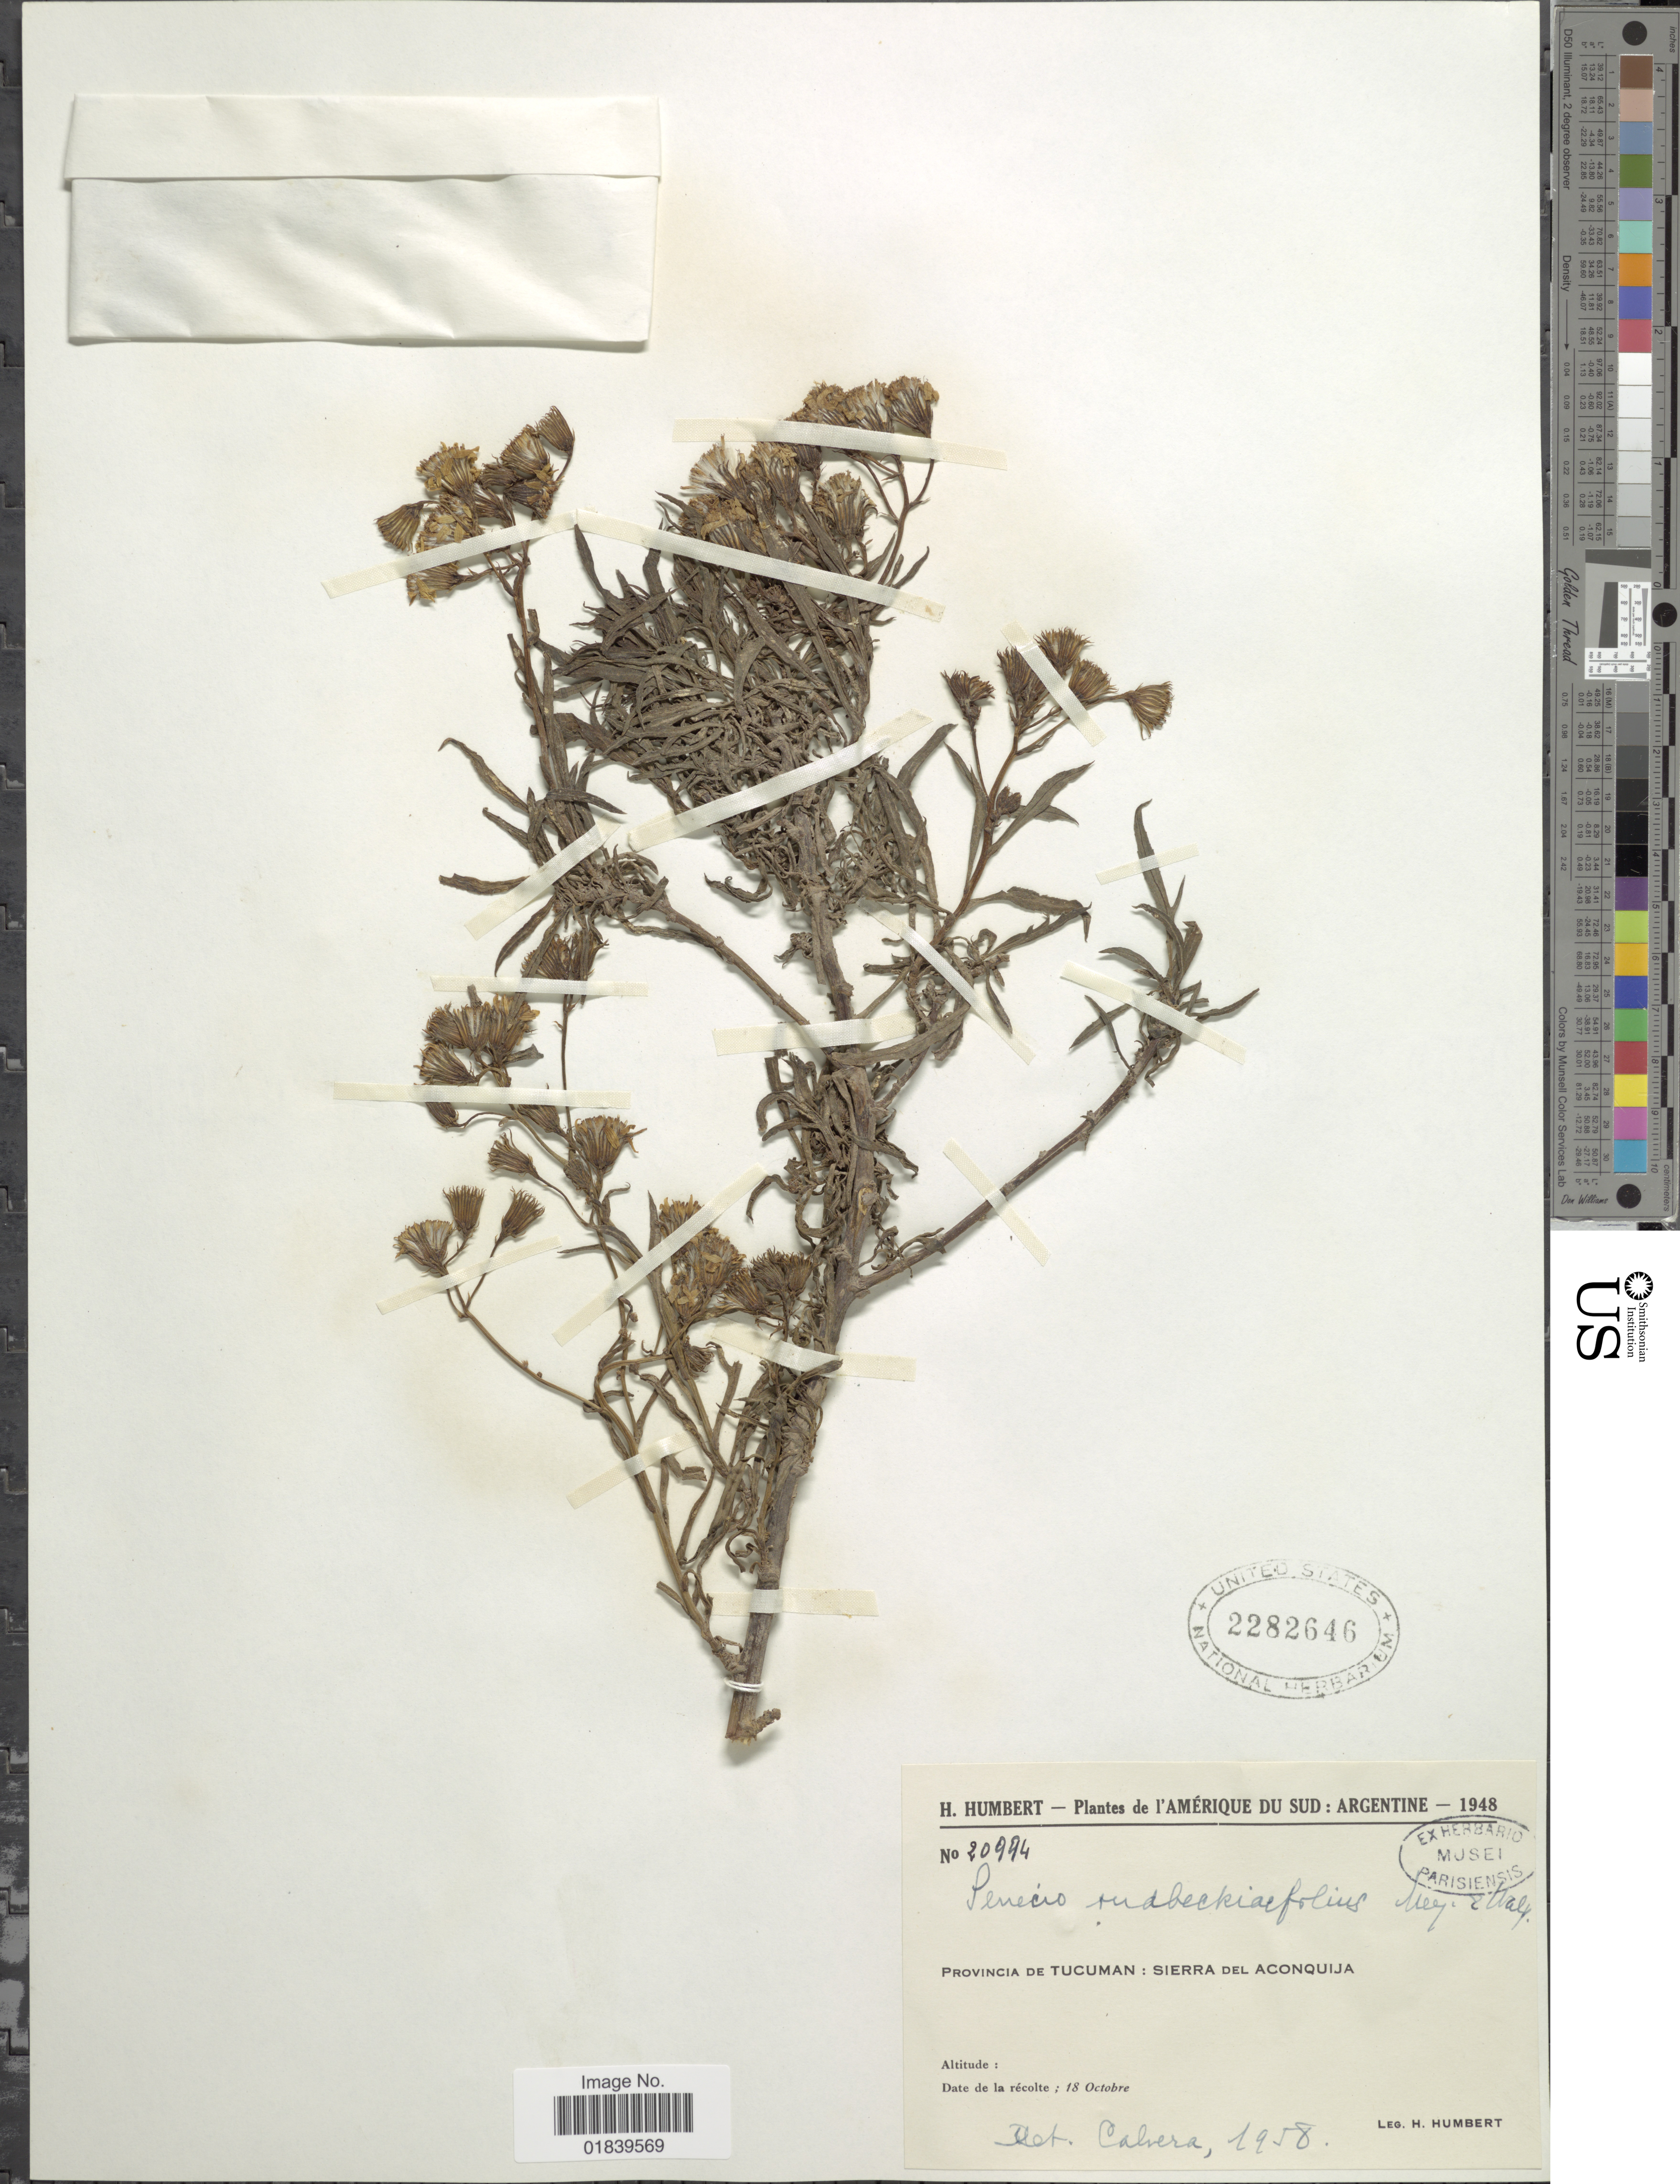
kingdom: Plantae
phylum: Tracheophyta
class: Magnoliopsida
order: Asterales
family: Asteraceae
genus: Senecio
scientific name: Senecio rudbeckiifolius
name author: Meyen & Walp.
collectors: H. Humbert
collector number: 20994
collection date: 1948-10-18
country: Argentina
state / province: Tucuman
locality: Provincia de Tucuman: Sierra del Aconquija.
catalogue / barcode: US 2282646